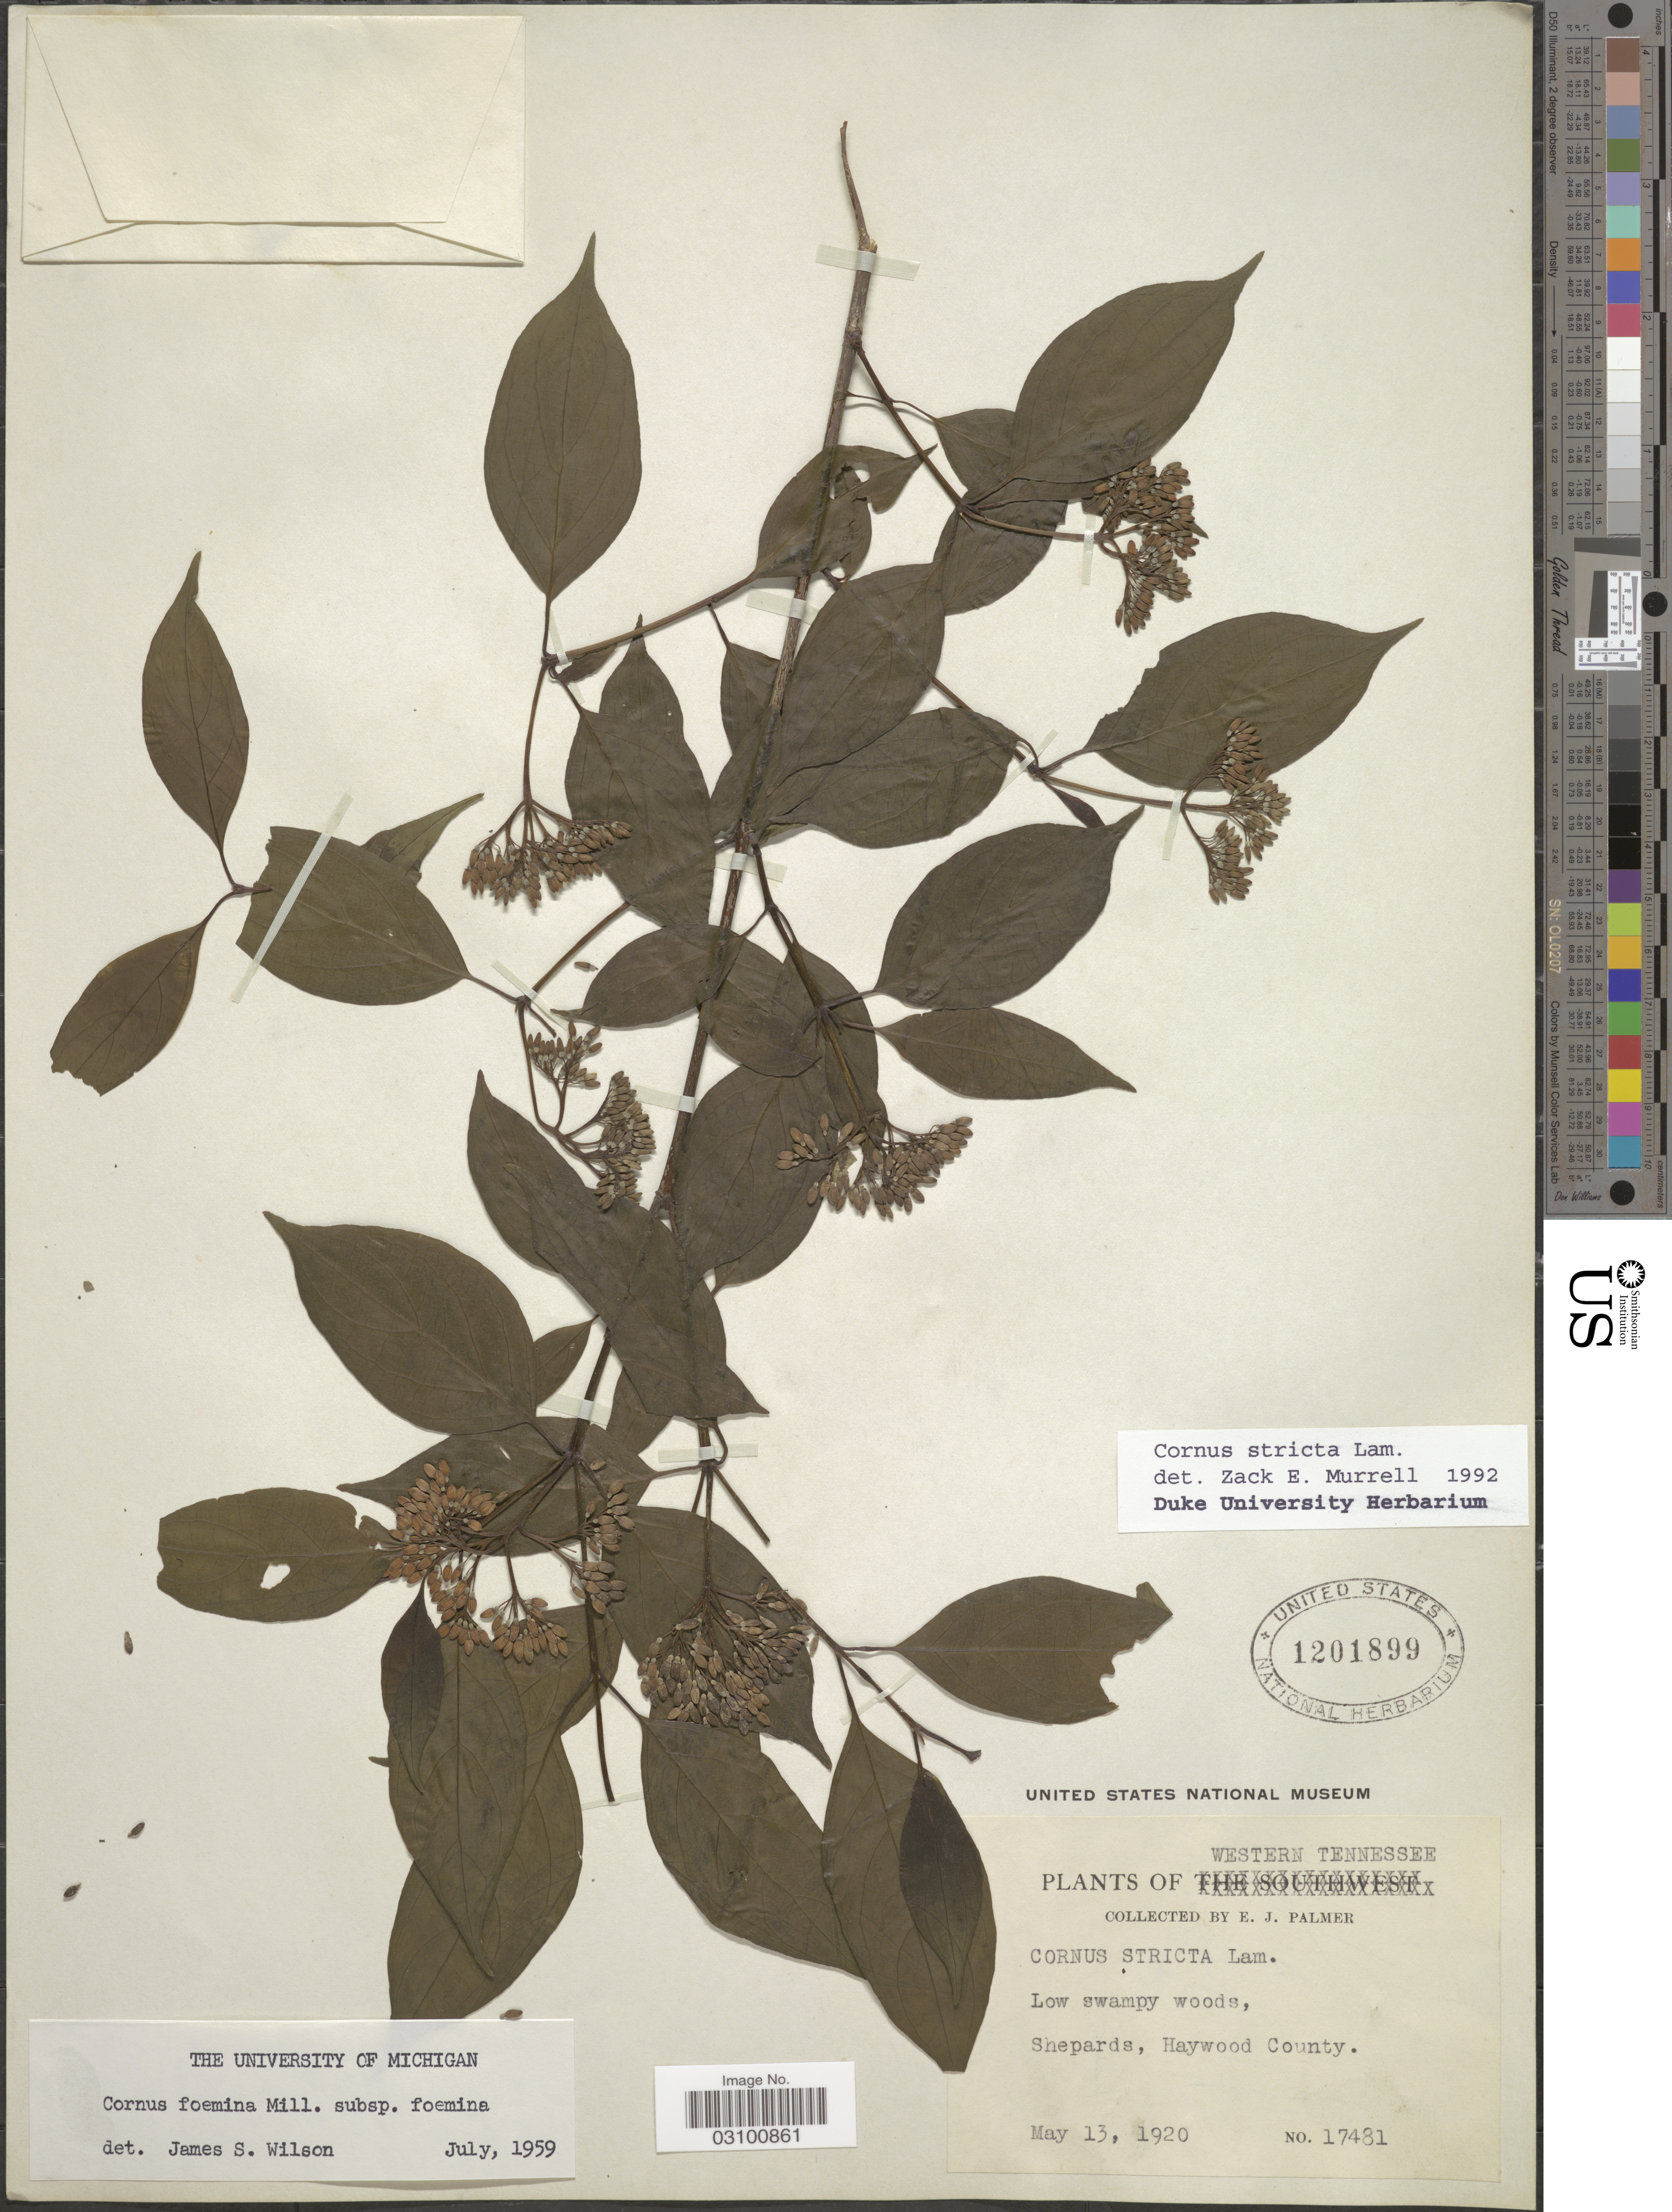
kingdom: Plantae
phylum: Tracheophyta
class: Magnoliopsida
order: Cornales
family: Cornaceae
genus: Cornus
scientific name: Cornus stricta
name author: Lam.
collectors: E. J. Palmer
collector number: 17481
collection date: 1920-05-13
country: United States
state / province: Tennessee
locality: Western Tennessee. Shepards, Haywood County.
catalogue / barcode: US 1201899